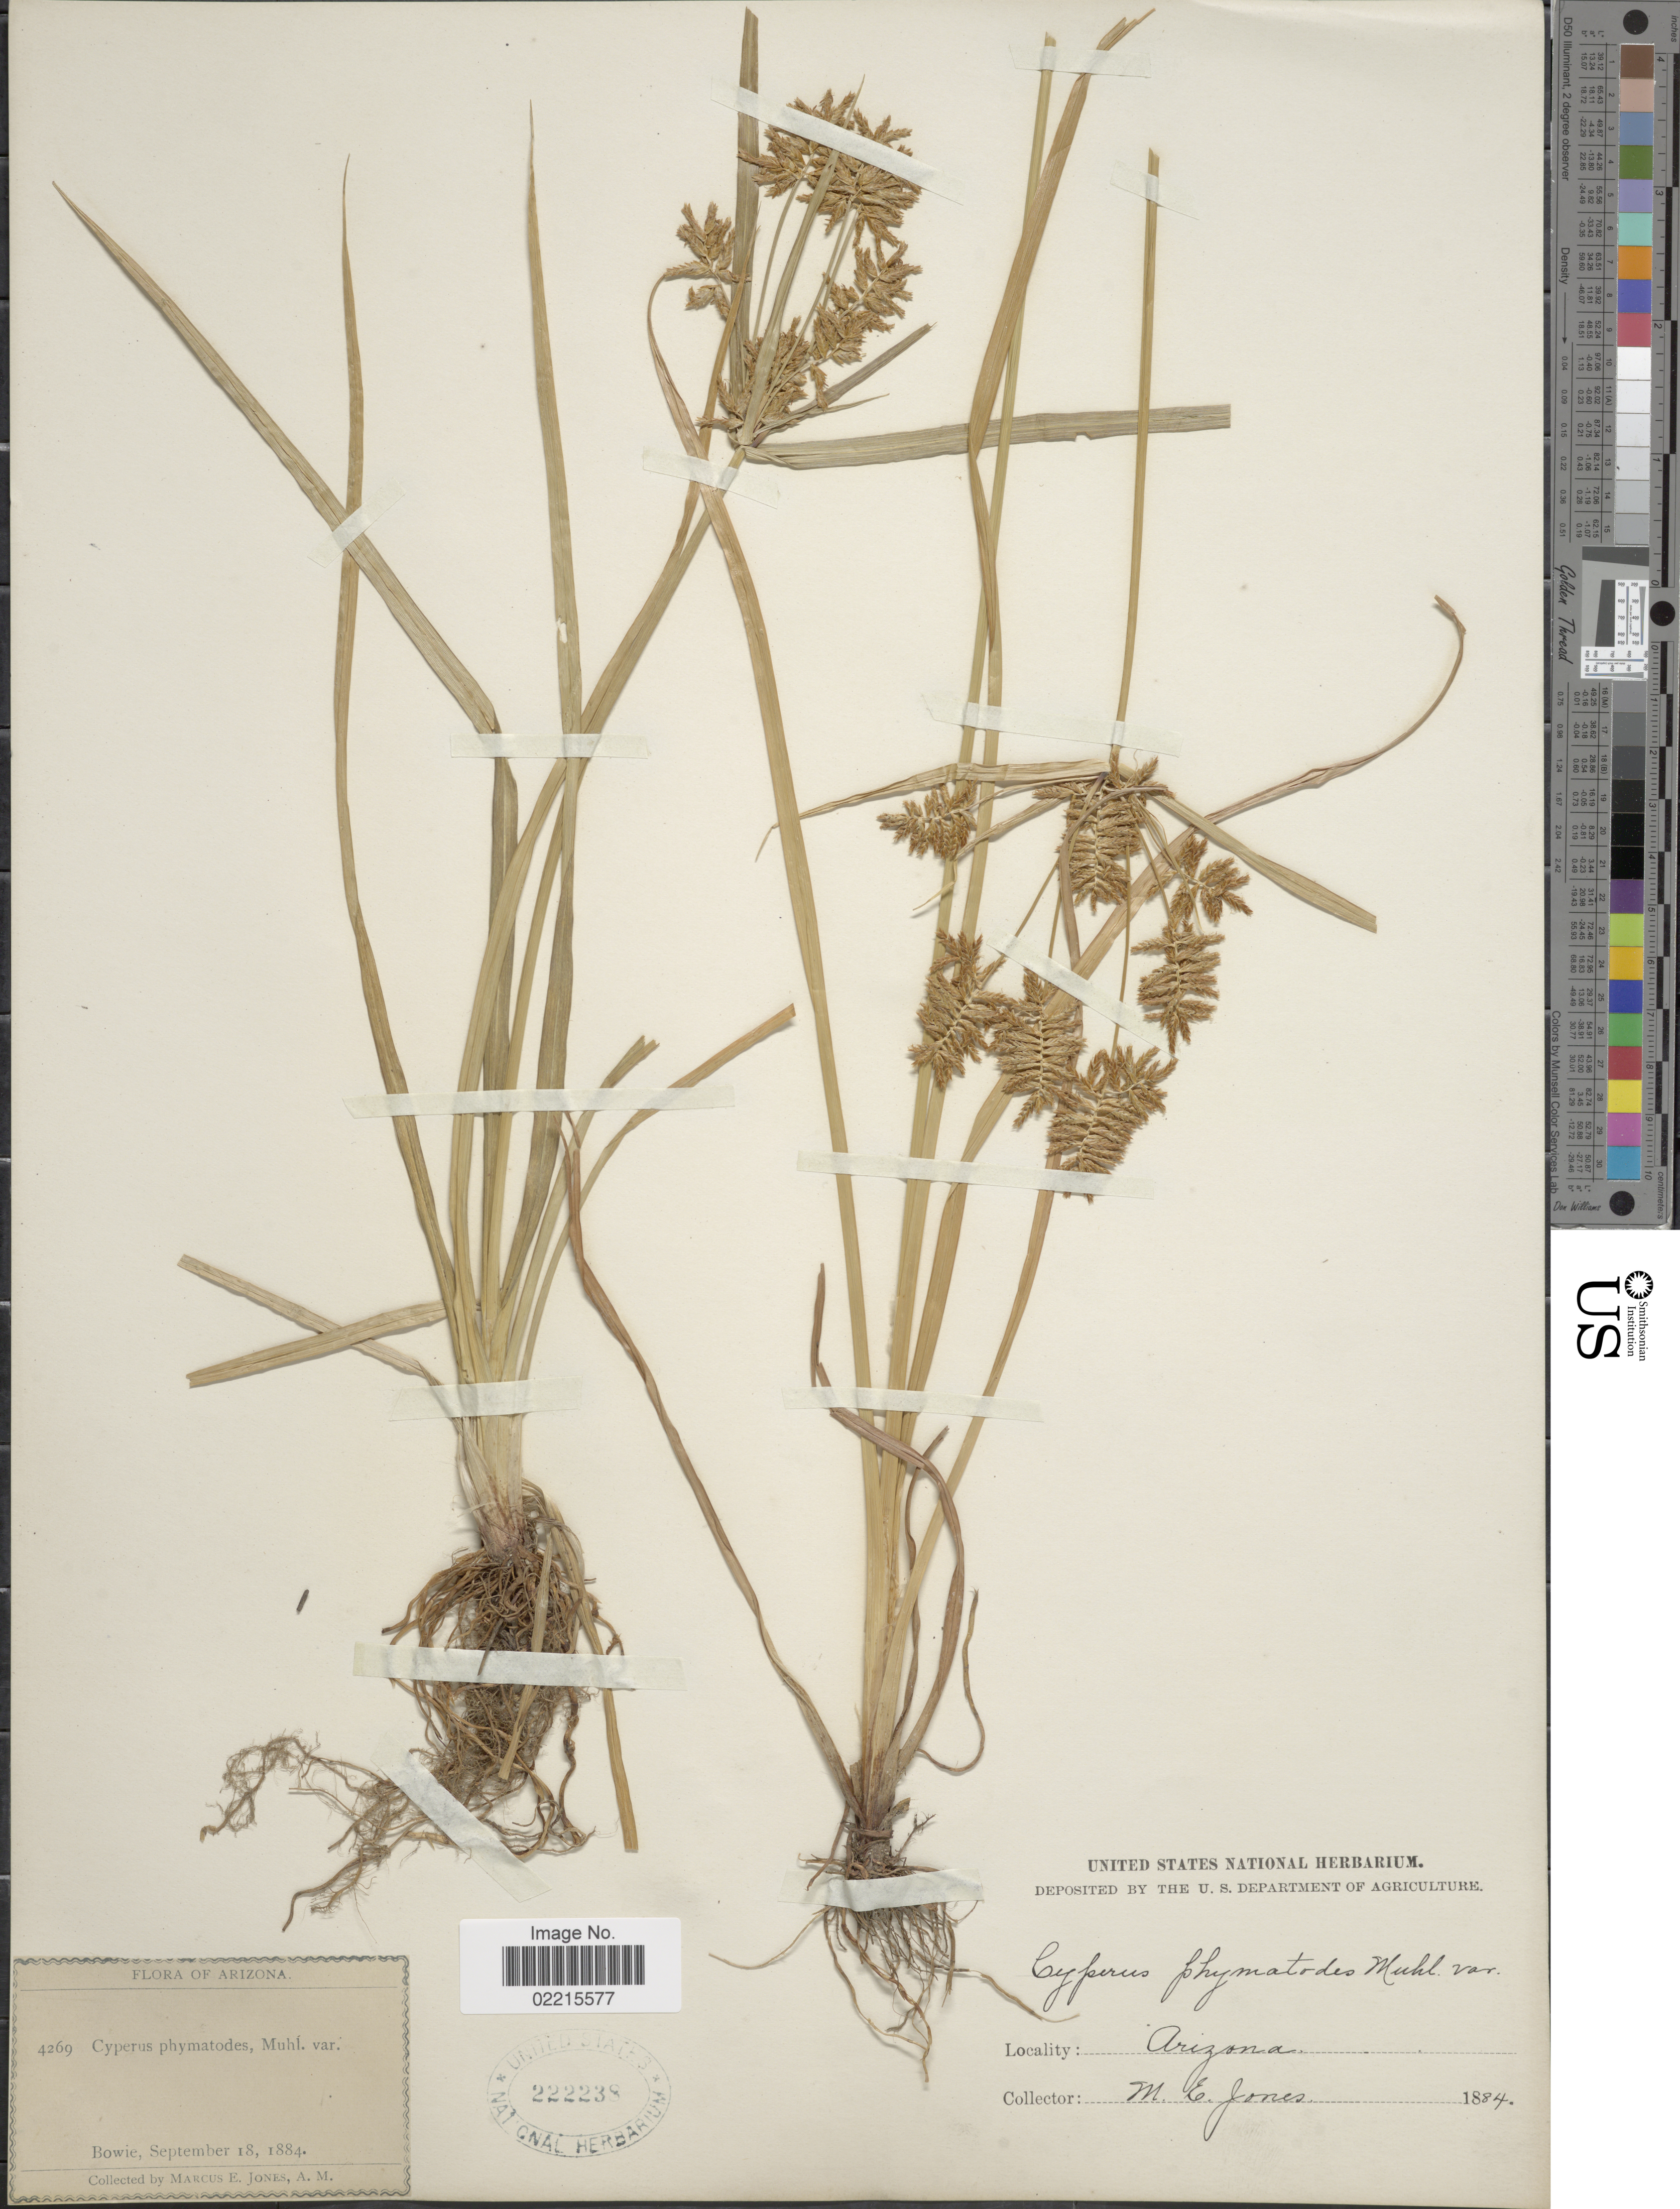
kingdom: Plantae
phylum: Tracheophyta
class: Liliopsida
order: Poales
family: Cyperaceae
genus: Cyperus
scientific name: Cyperus esculentus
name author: L.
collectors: M. E. Jones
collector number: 4269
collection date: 1884-09-18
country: United States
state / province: Arizona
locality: Bowie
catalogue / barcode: US 222238